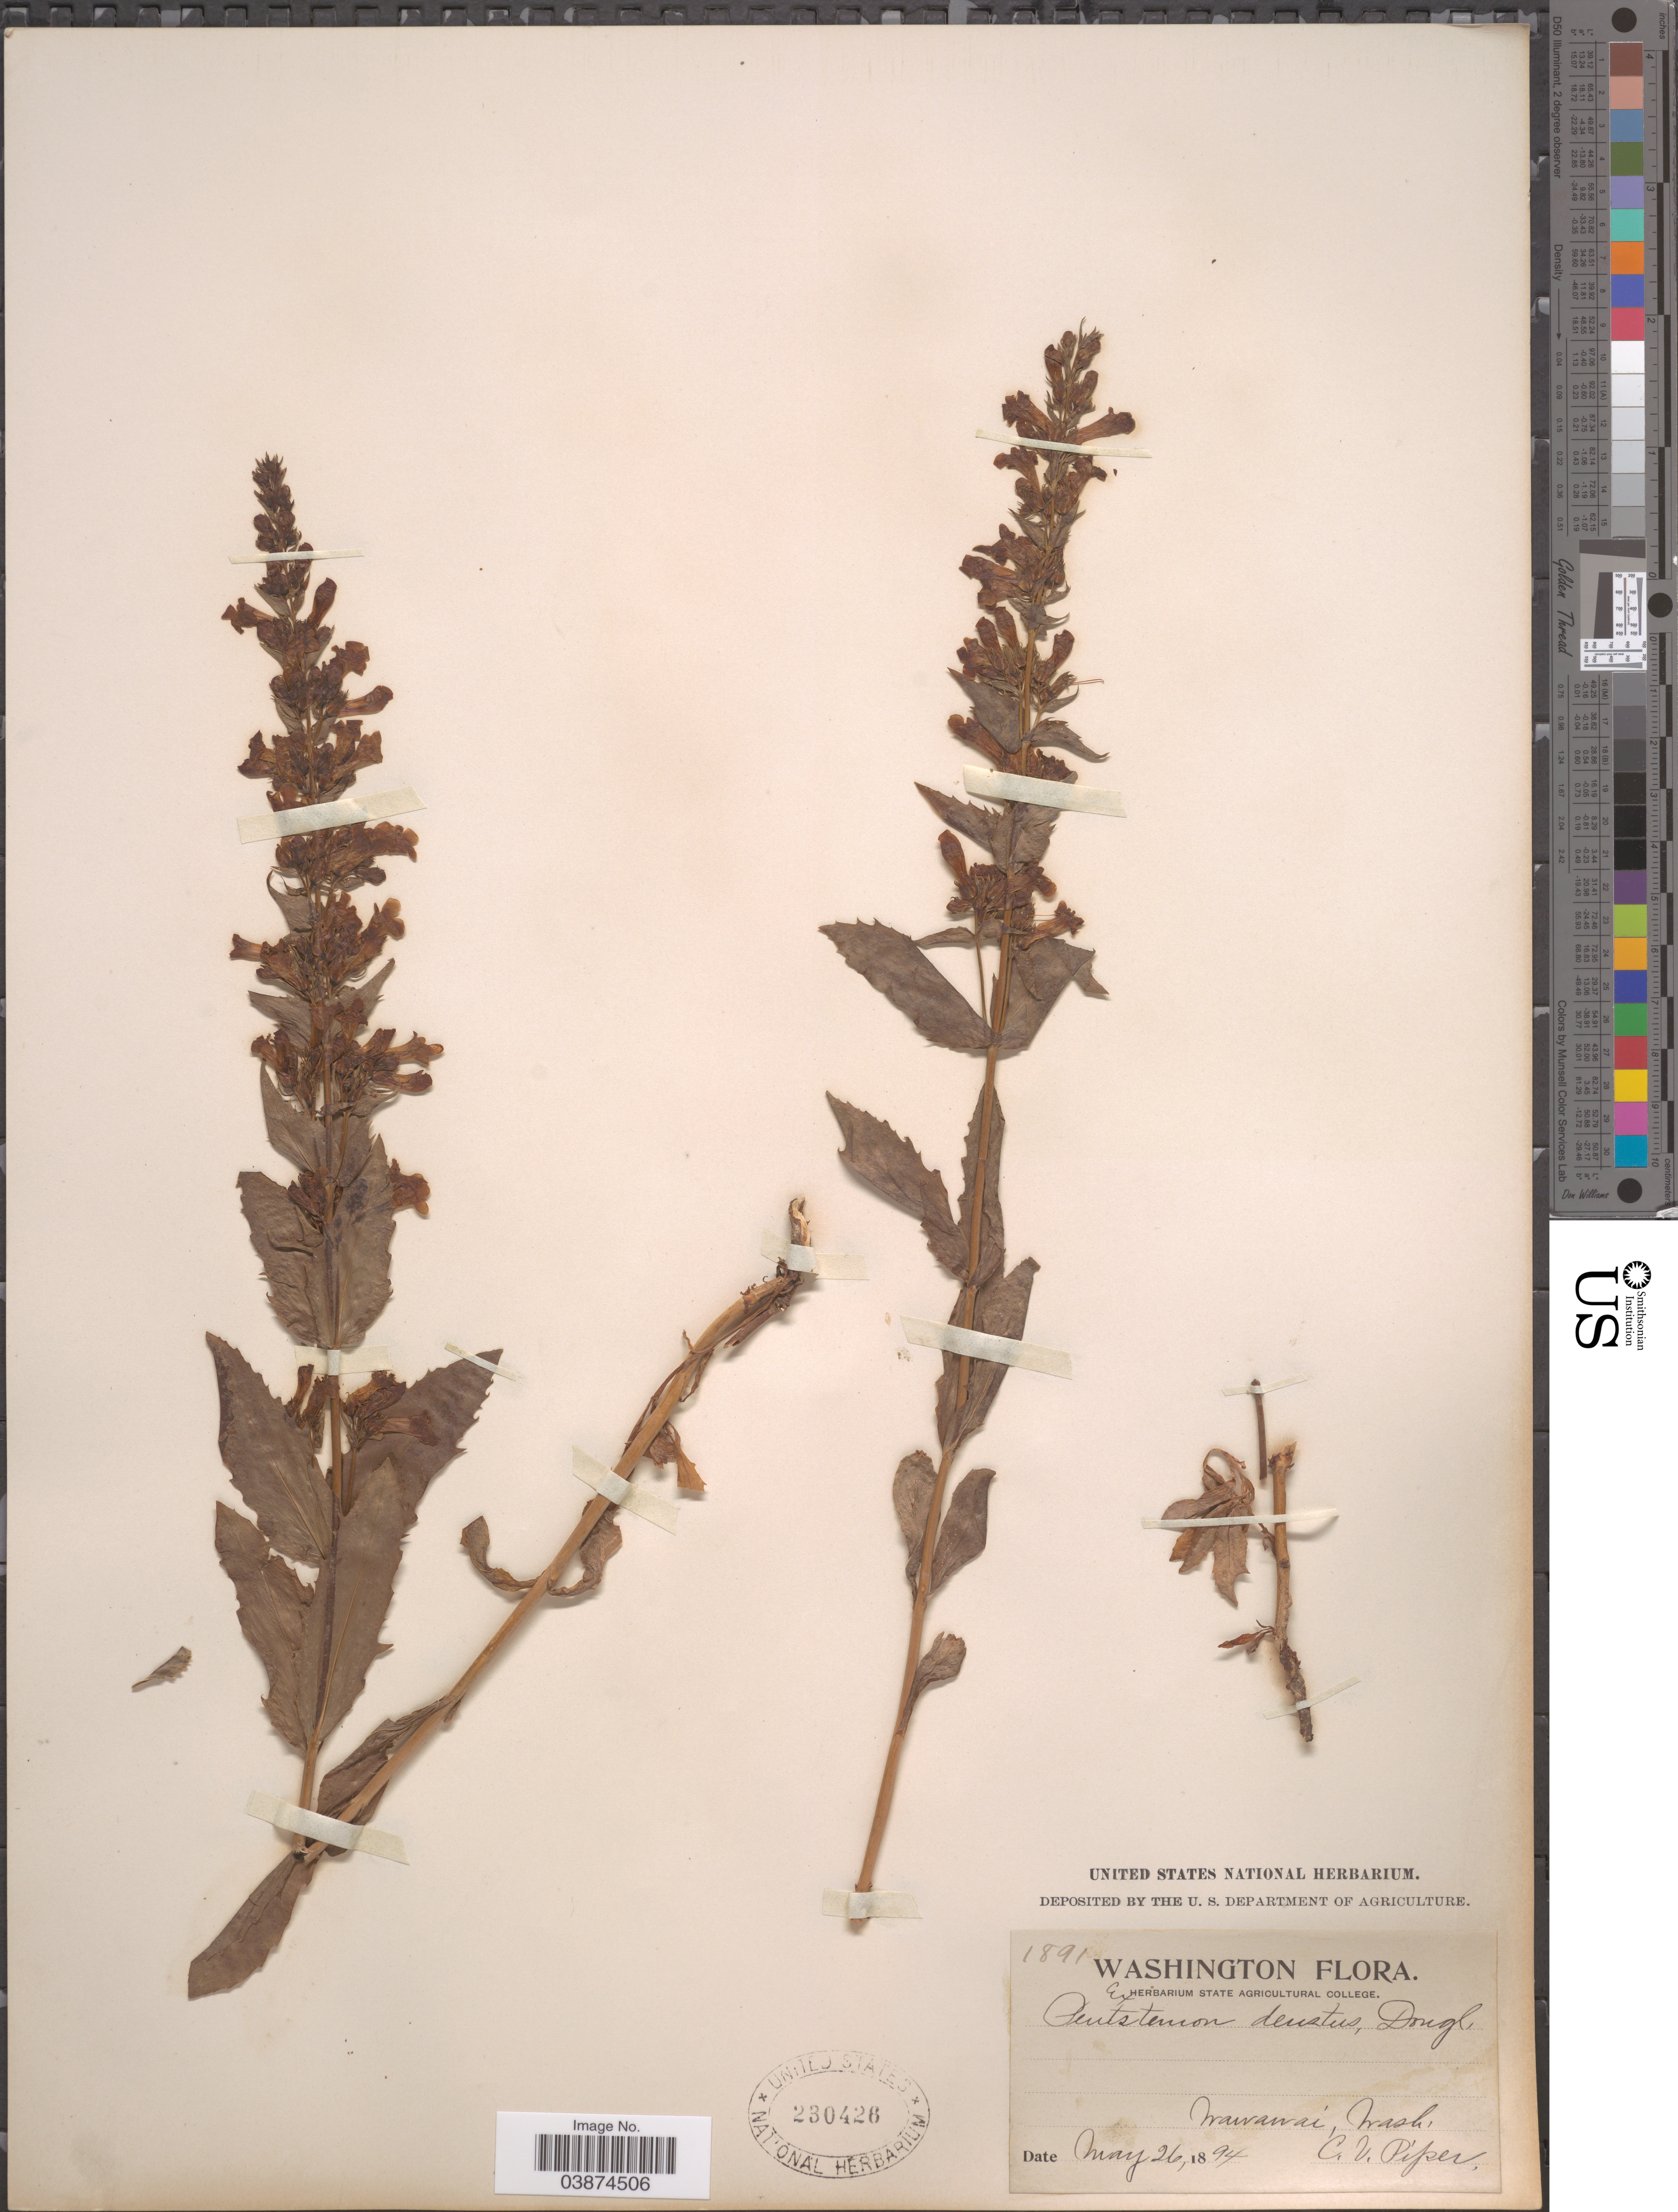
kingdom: Plantae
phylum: Tracheophyta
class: Magnoliopsida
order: Lamiales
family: Plantaginaceae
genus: Penstemon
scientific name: Penstemon deustus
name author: Douglas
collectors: C. V. Piper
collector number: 1891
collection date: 1894-05-26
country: United States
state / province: Washington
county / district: Whitman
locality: Wawawai.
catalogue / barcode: US 230426